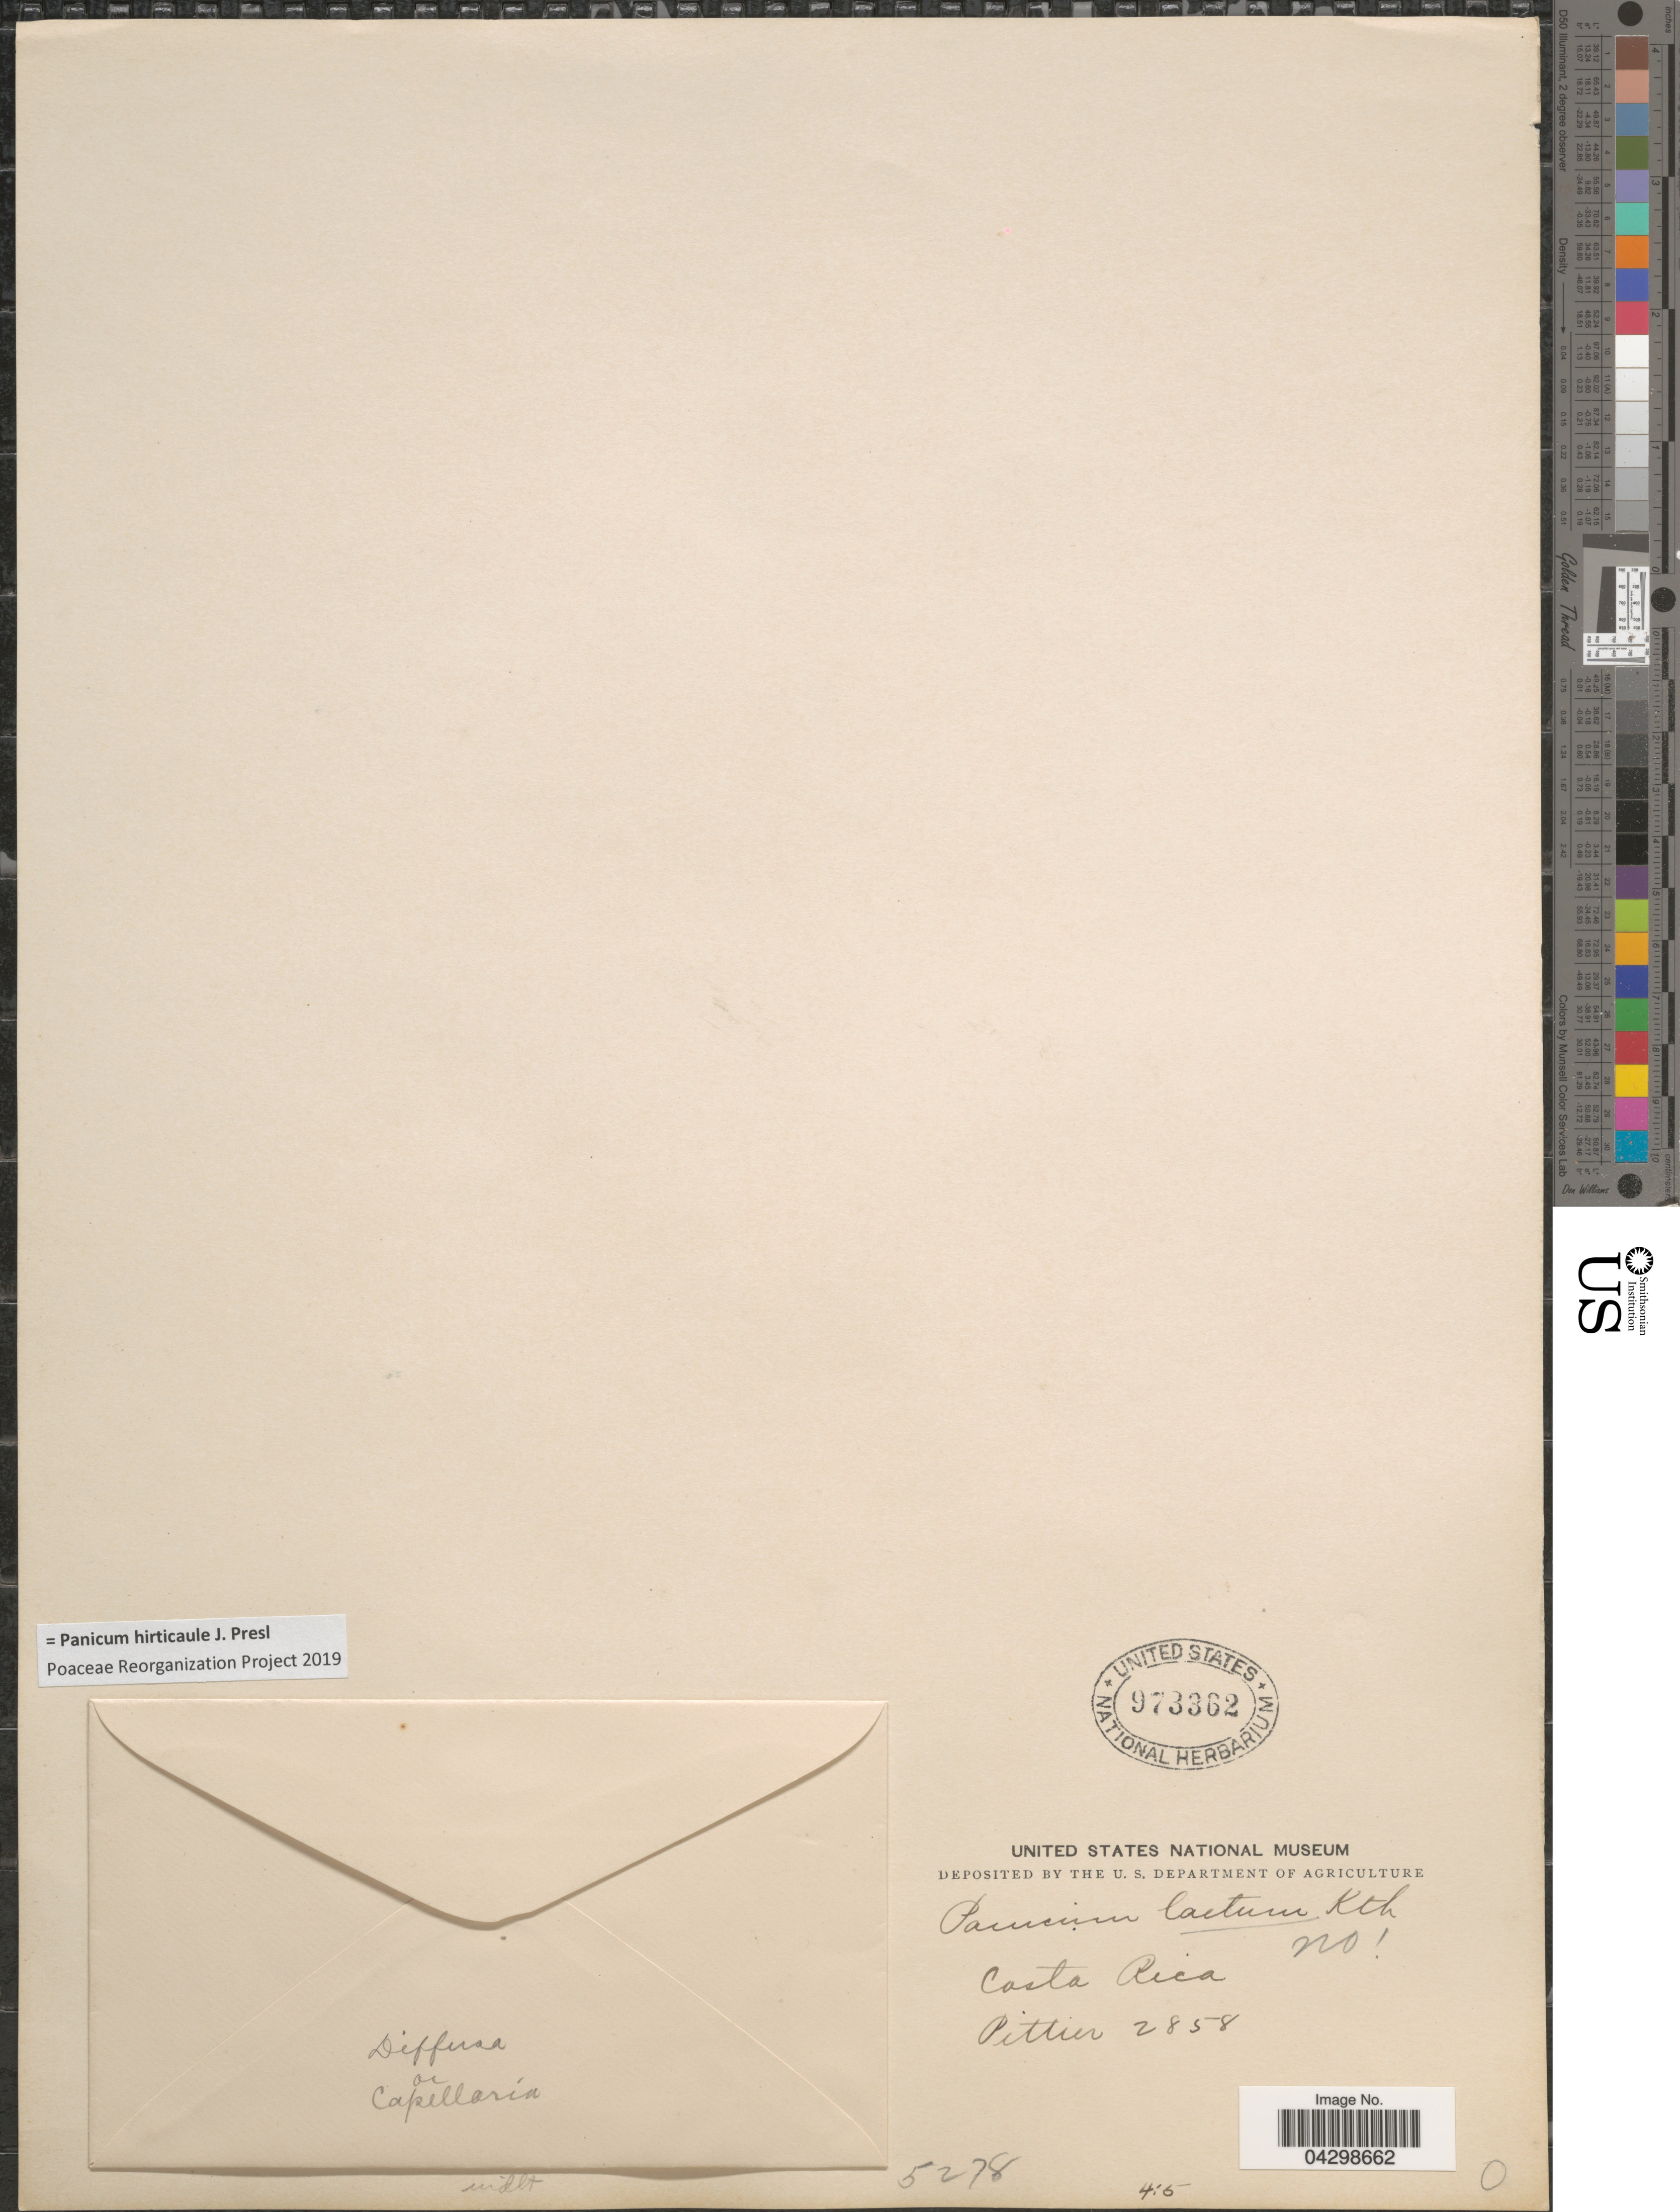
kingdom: Plantae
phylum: Tracheophyta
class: Liliopsida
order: Poales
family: Poaceae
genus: Panicum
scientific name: Panicum hirticaule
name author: J. Presl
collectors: Pittier, --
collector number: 2858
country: Costa Rica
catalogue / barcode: US 973362